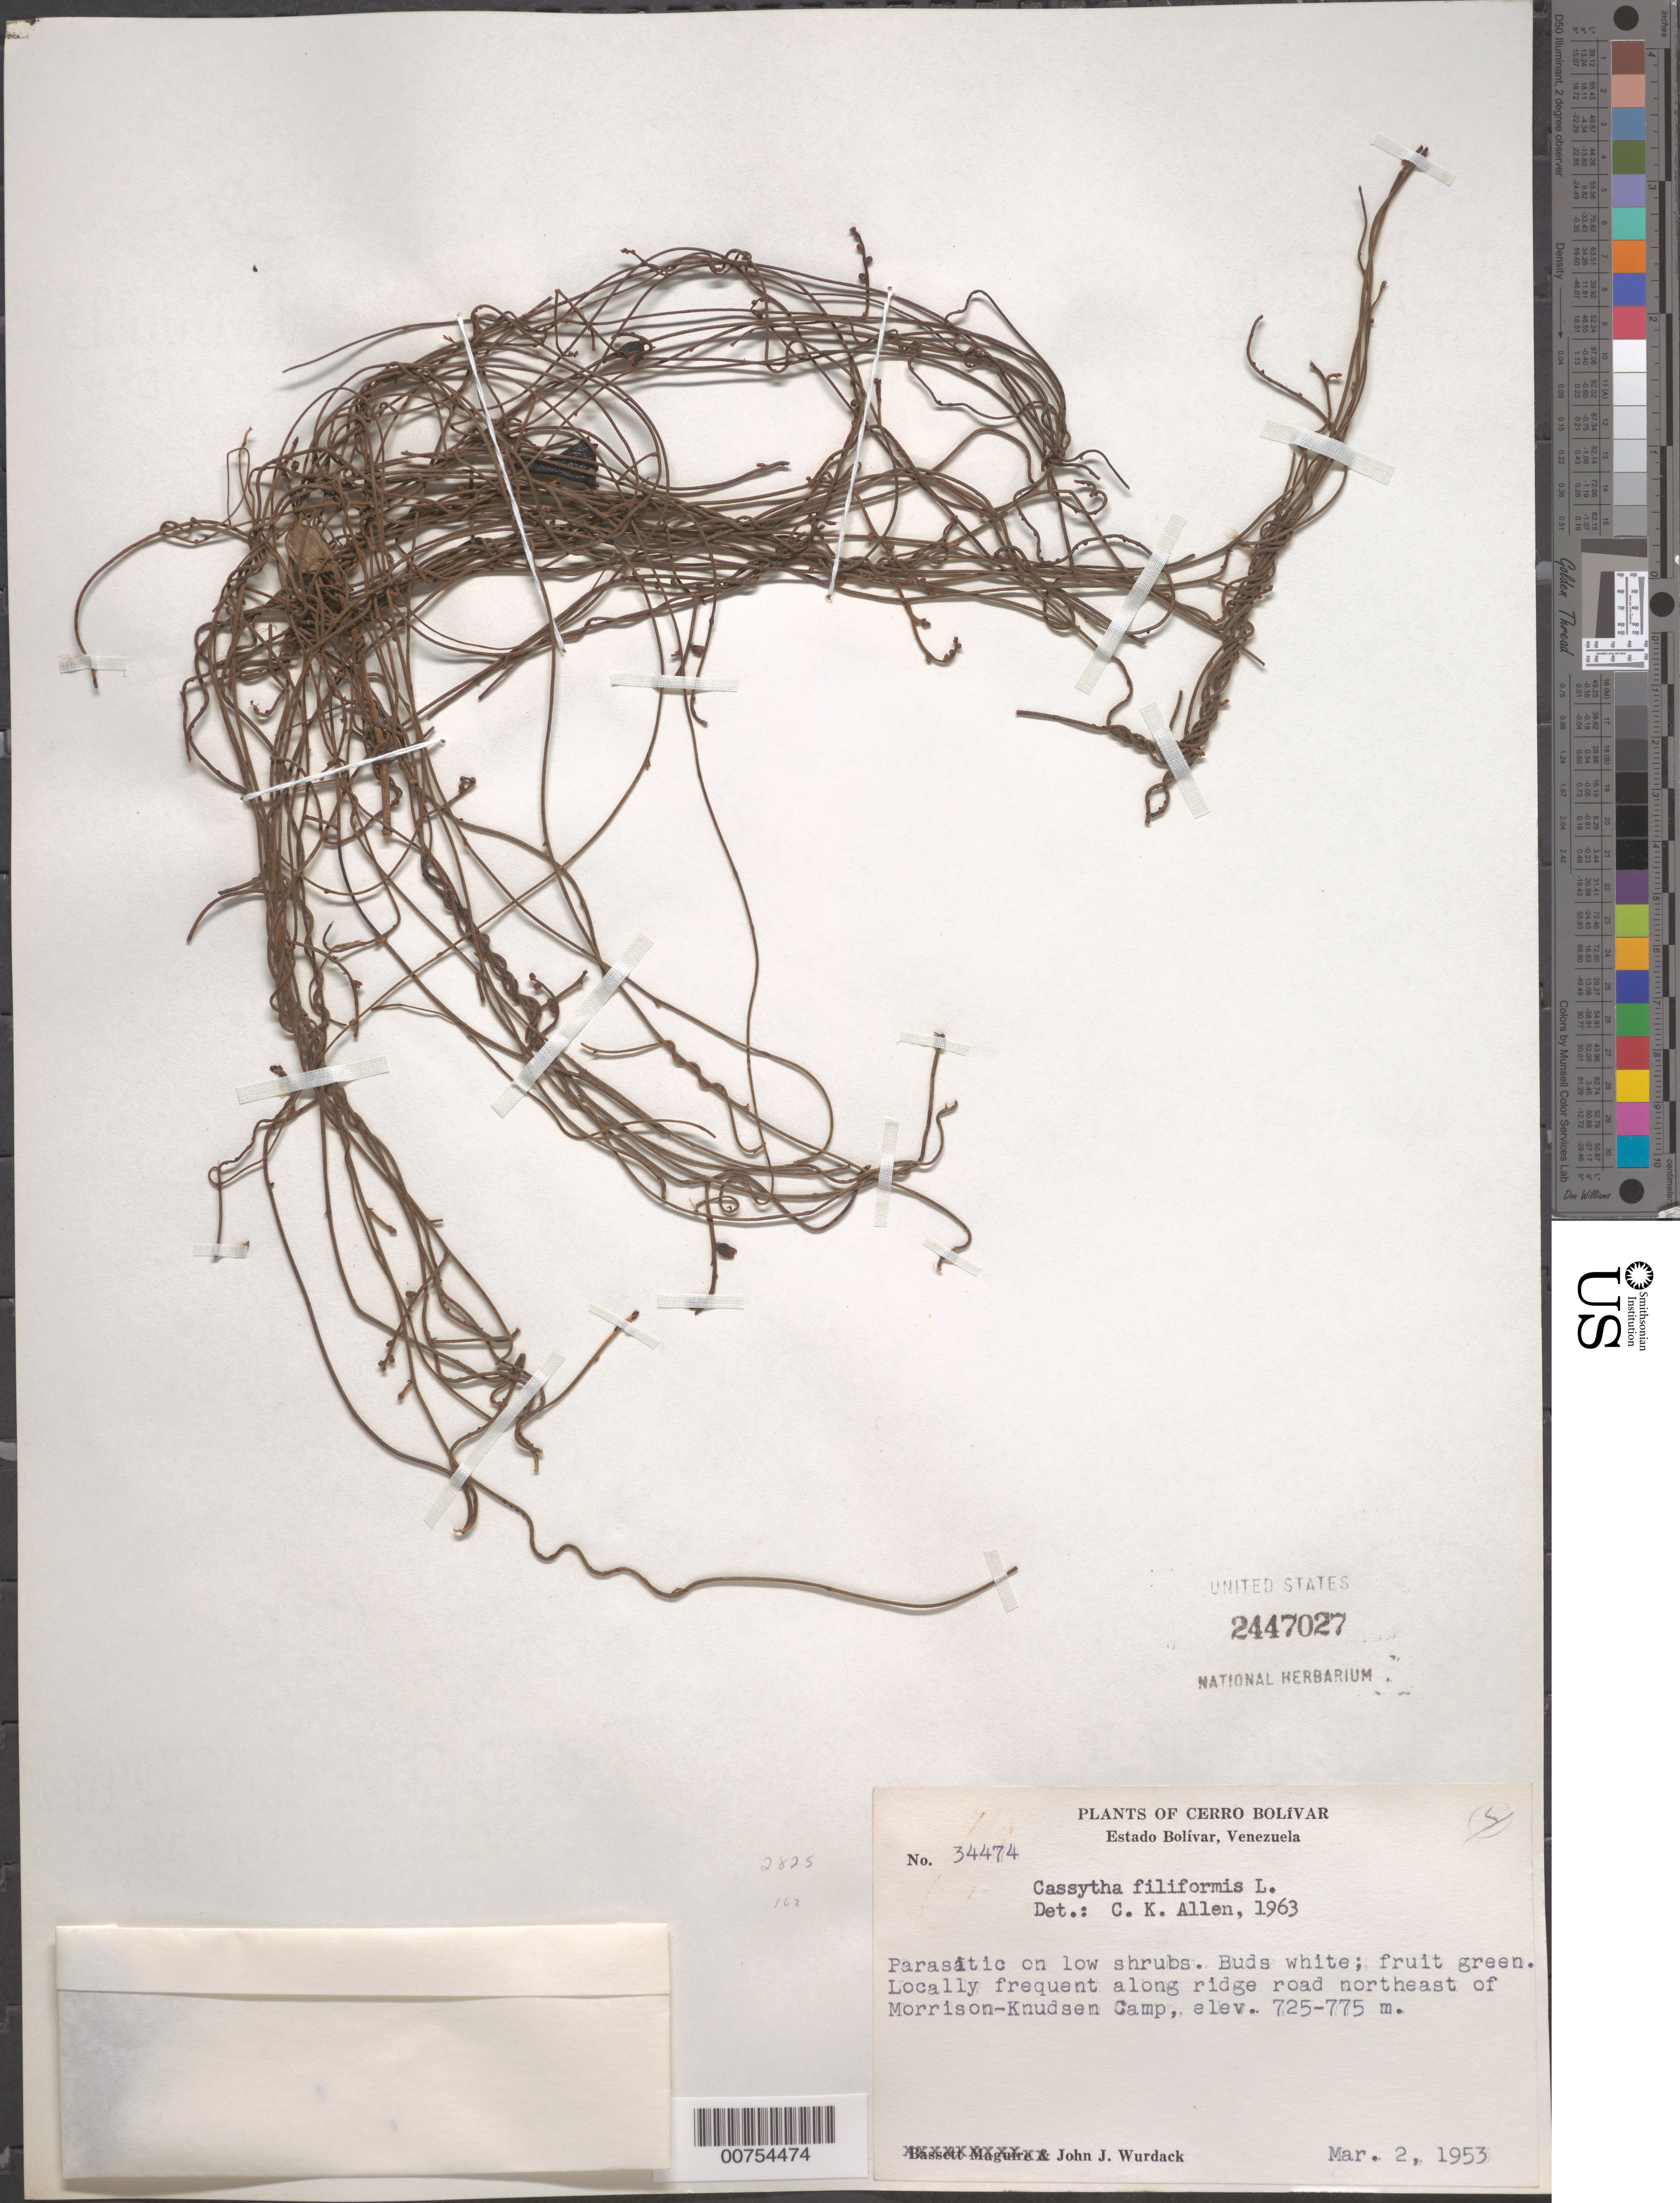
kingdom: Plantae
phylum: Tracheophyta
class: Magnoliopsida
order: Laurales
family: Lauraceae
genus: Cassytha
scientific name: Cassytha filiformis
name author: L.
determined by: Allen, C. K.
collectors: J. J. Wurdack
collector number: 34474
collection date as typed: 2-Mar-53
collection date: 1953-03-02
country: Venezuela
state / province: Bolívar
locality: Morrison-Knudson Camp, NE of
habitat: Along ridge road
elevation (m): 725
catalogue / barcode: US 2447027